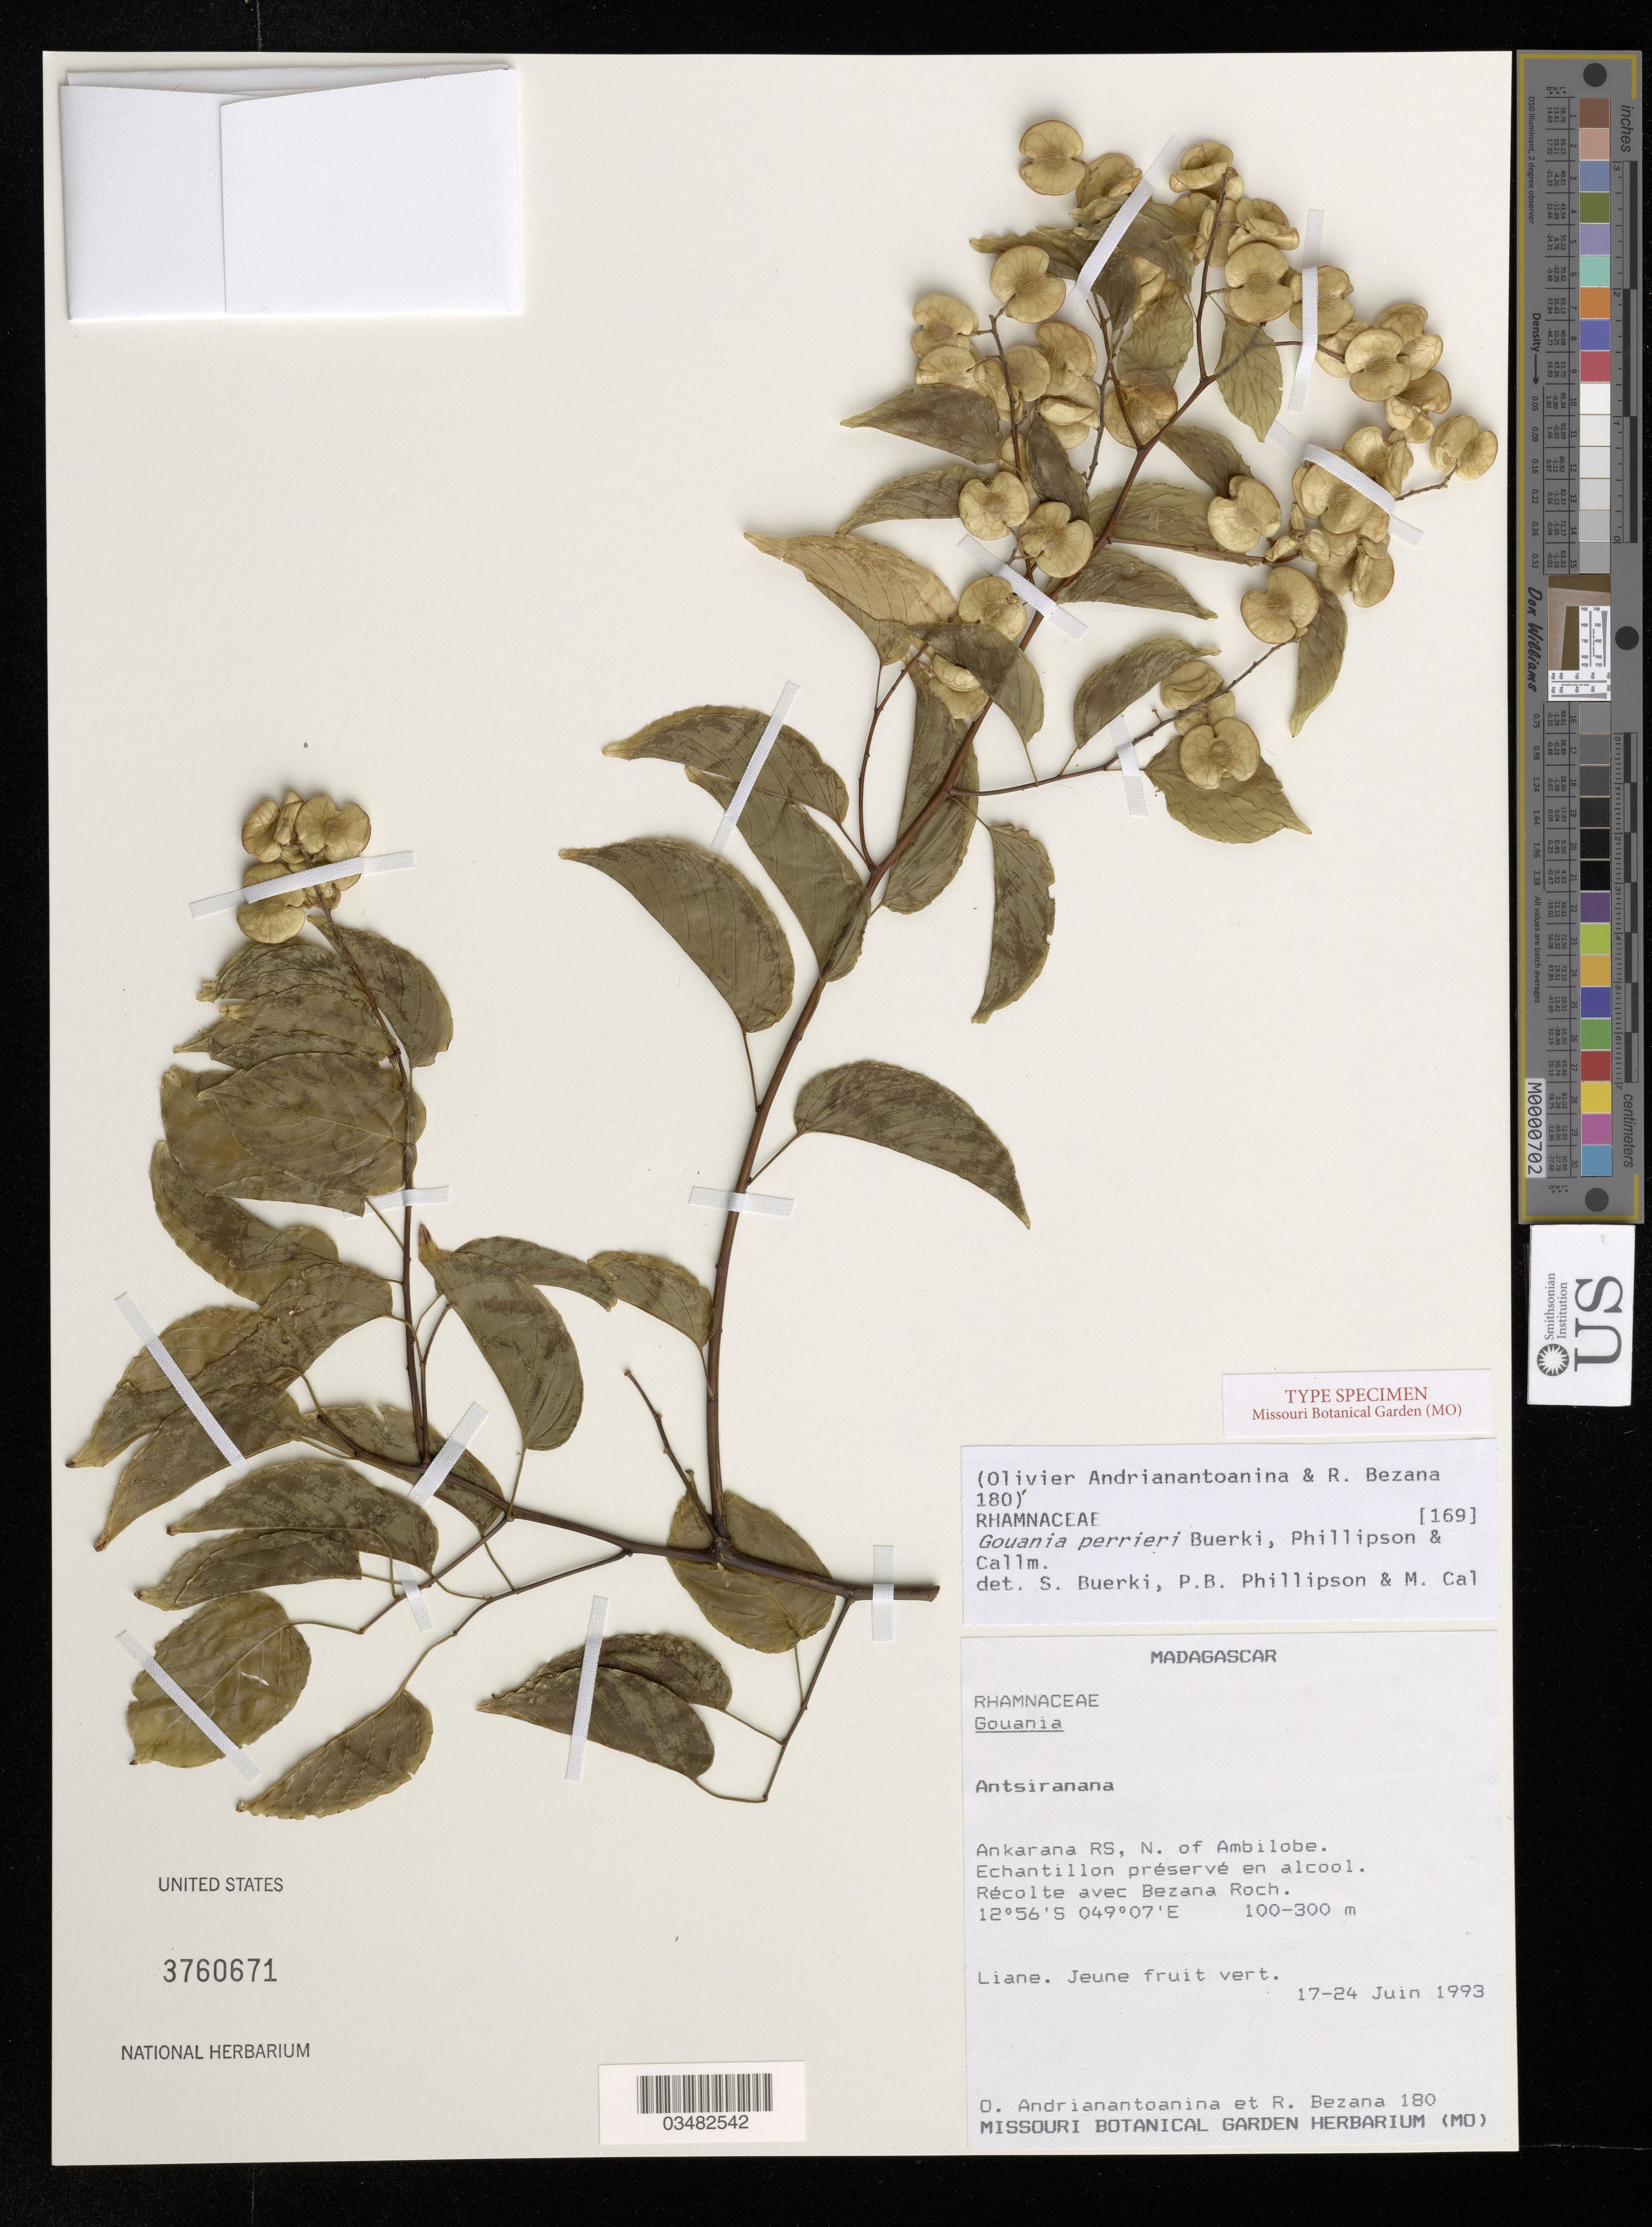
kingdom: Plantae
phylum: Tracheophyta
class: Magnoliopsida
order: Rosales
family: Rhamnaceae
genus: Gouania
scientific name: Gouania perrieri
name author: Buerki et al.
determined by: Buerki, S.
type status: Isotype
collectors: O. Andrianantoanina, R. Bezana & B. Roch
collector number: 180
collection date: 1993-06-17/1993-06-24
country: Madagascar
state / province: Diana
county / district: Ambilobe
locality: Ankarana RS, N. of Ambilobe.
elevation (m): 100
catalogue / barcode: US 3760671